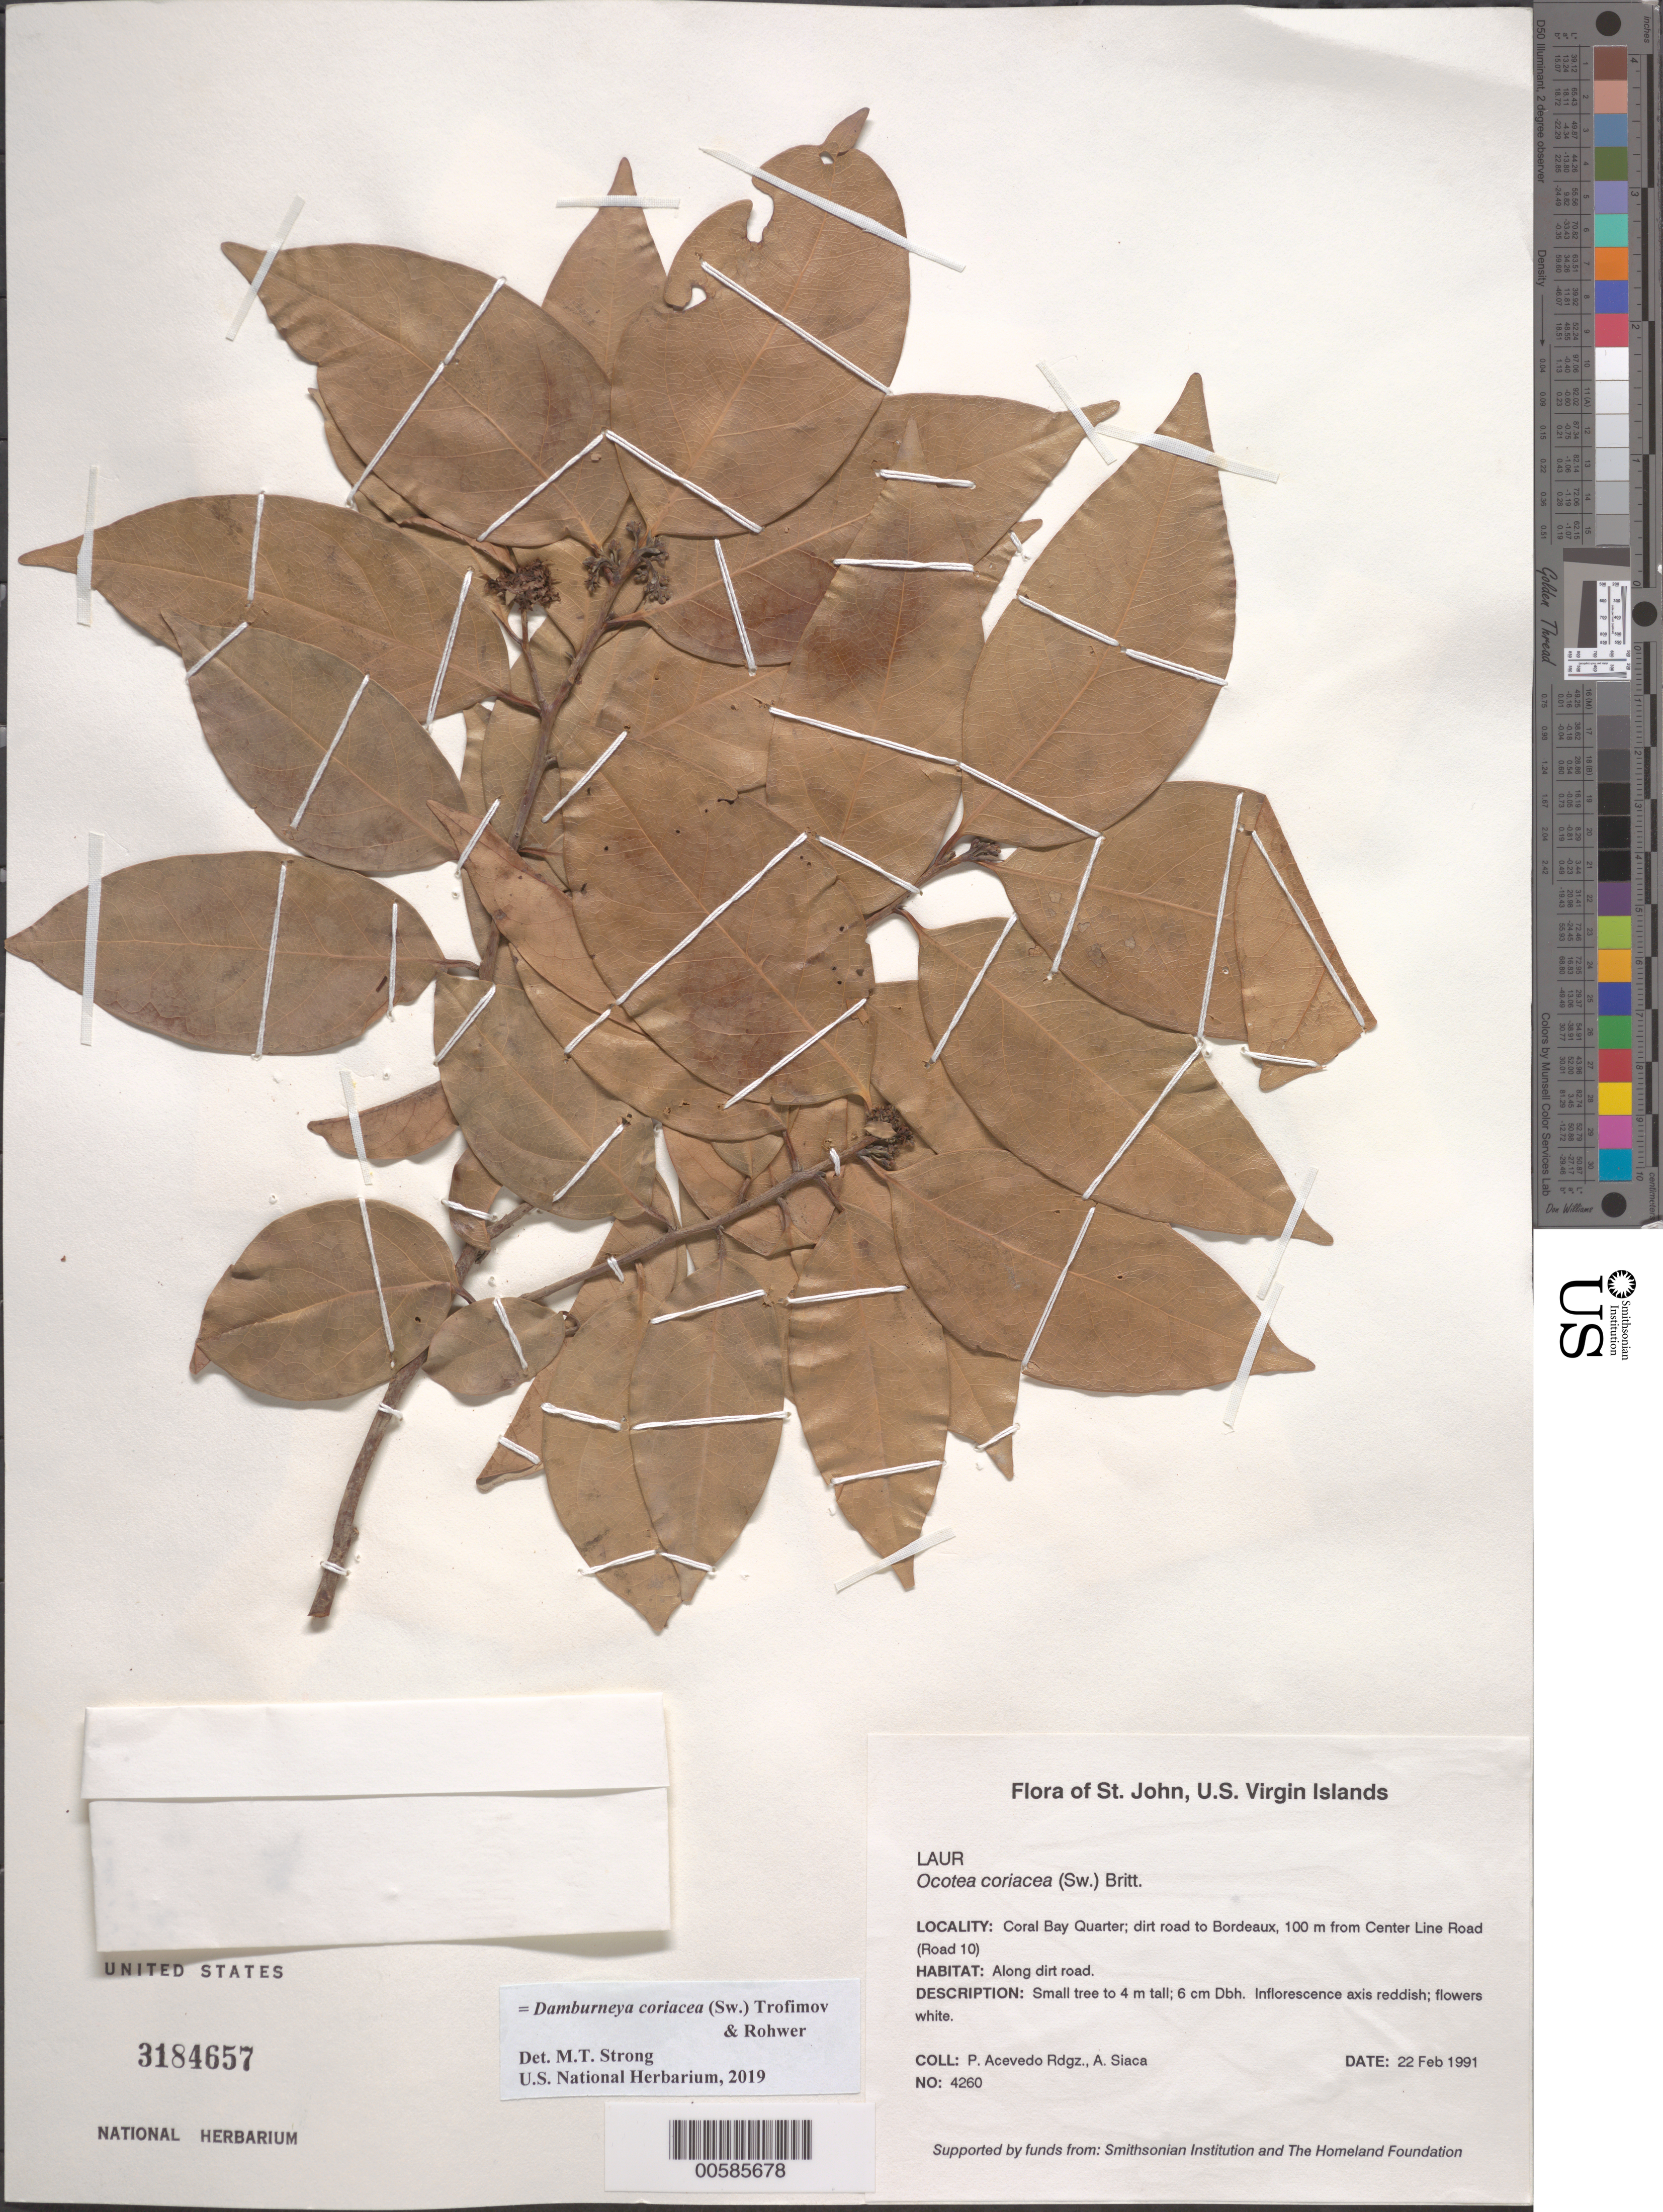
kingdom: Plantae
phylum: Tracheophyta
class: Magnoliopsida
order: Laurales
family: Lauraceae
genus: Damburneya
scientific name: Damburneya coriacea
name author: (Sw.) Trofimov & Rohwer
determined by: Strong, M. T., (US), Smithsonian Institution - National Museum of Natural History (UNITED STATES)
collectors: P. Acevedo-Rodr. & A. Siaca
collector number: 4260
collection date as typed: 22 Feb 1991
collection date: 1991-02-22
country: U.S. Virgin Islands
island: St. John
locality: Coral Bay Quarter; dirt road to Bordeaux, 100 m from Center Line Road (Road 10)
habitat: Along dirt road.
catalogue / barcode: US 3184657